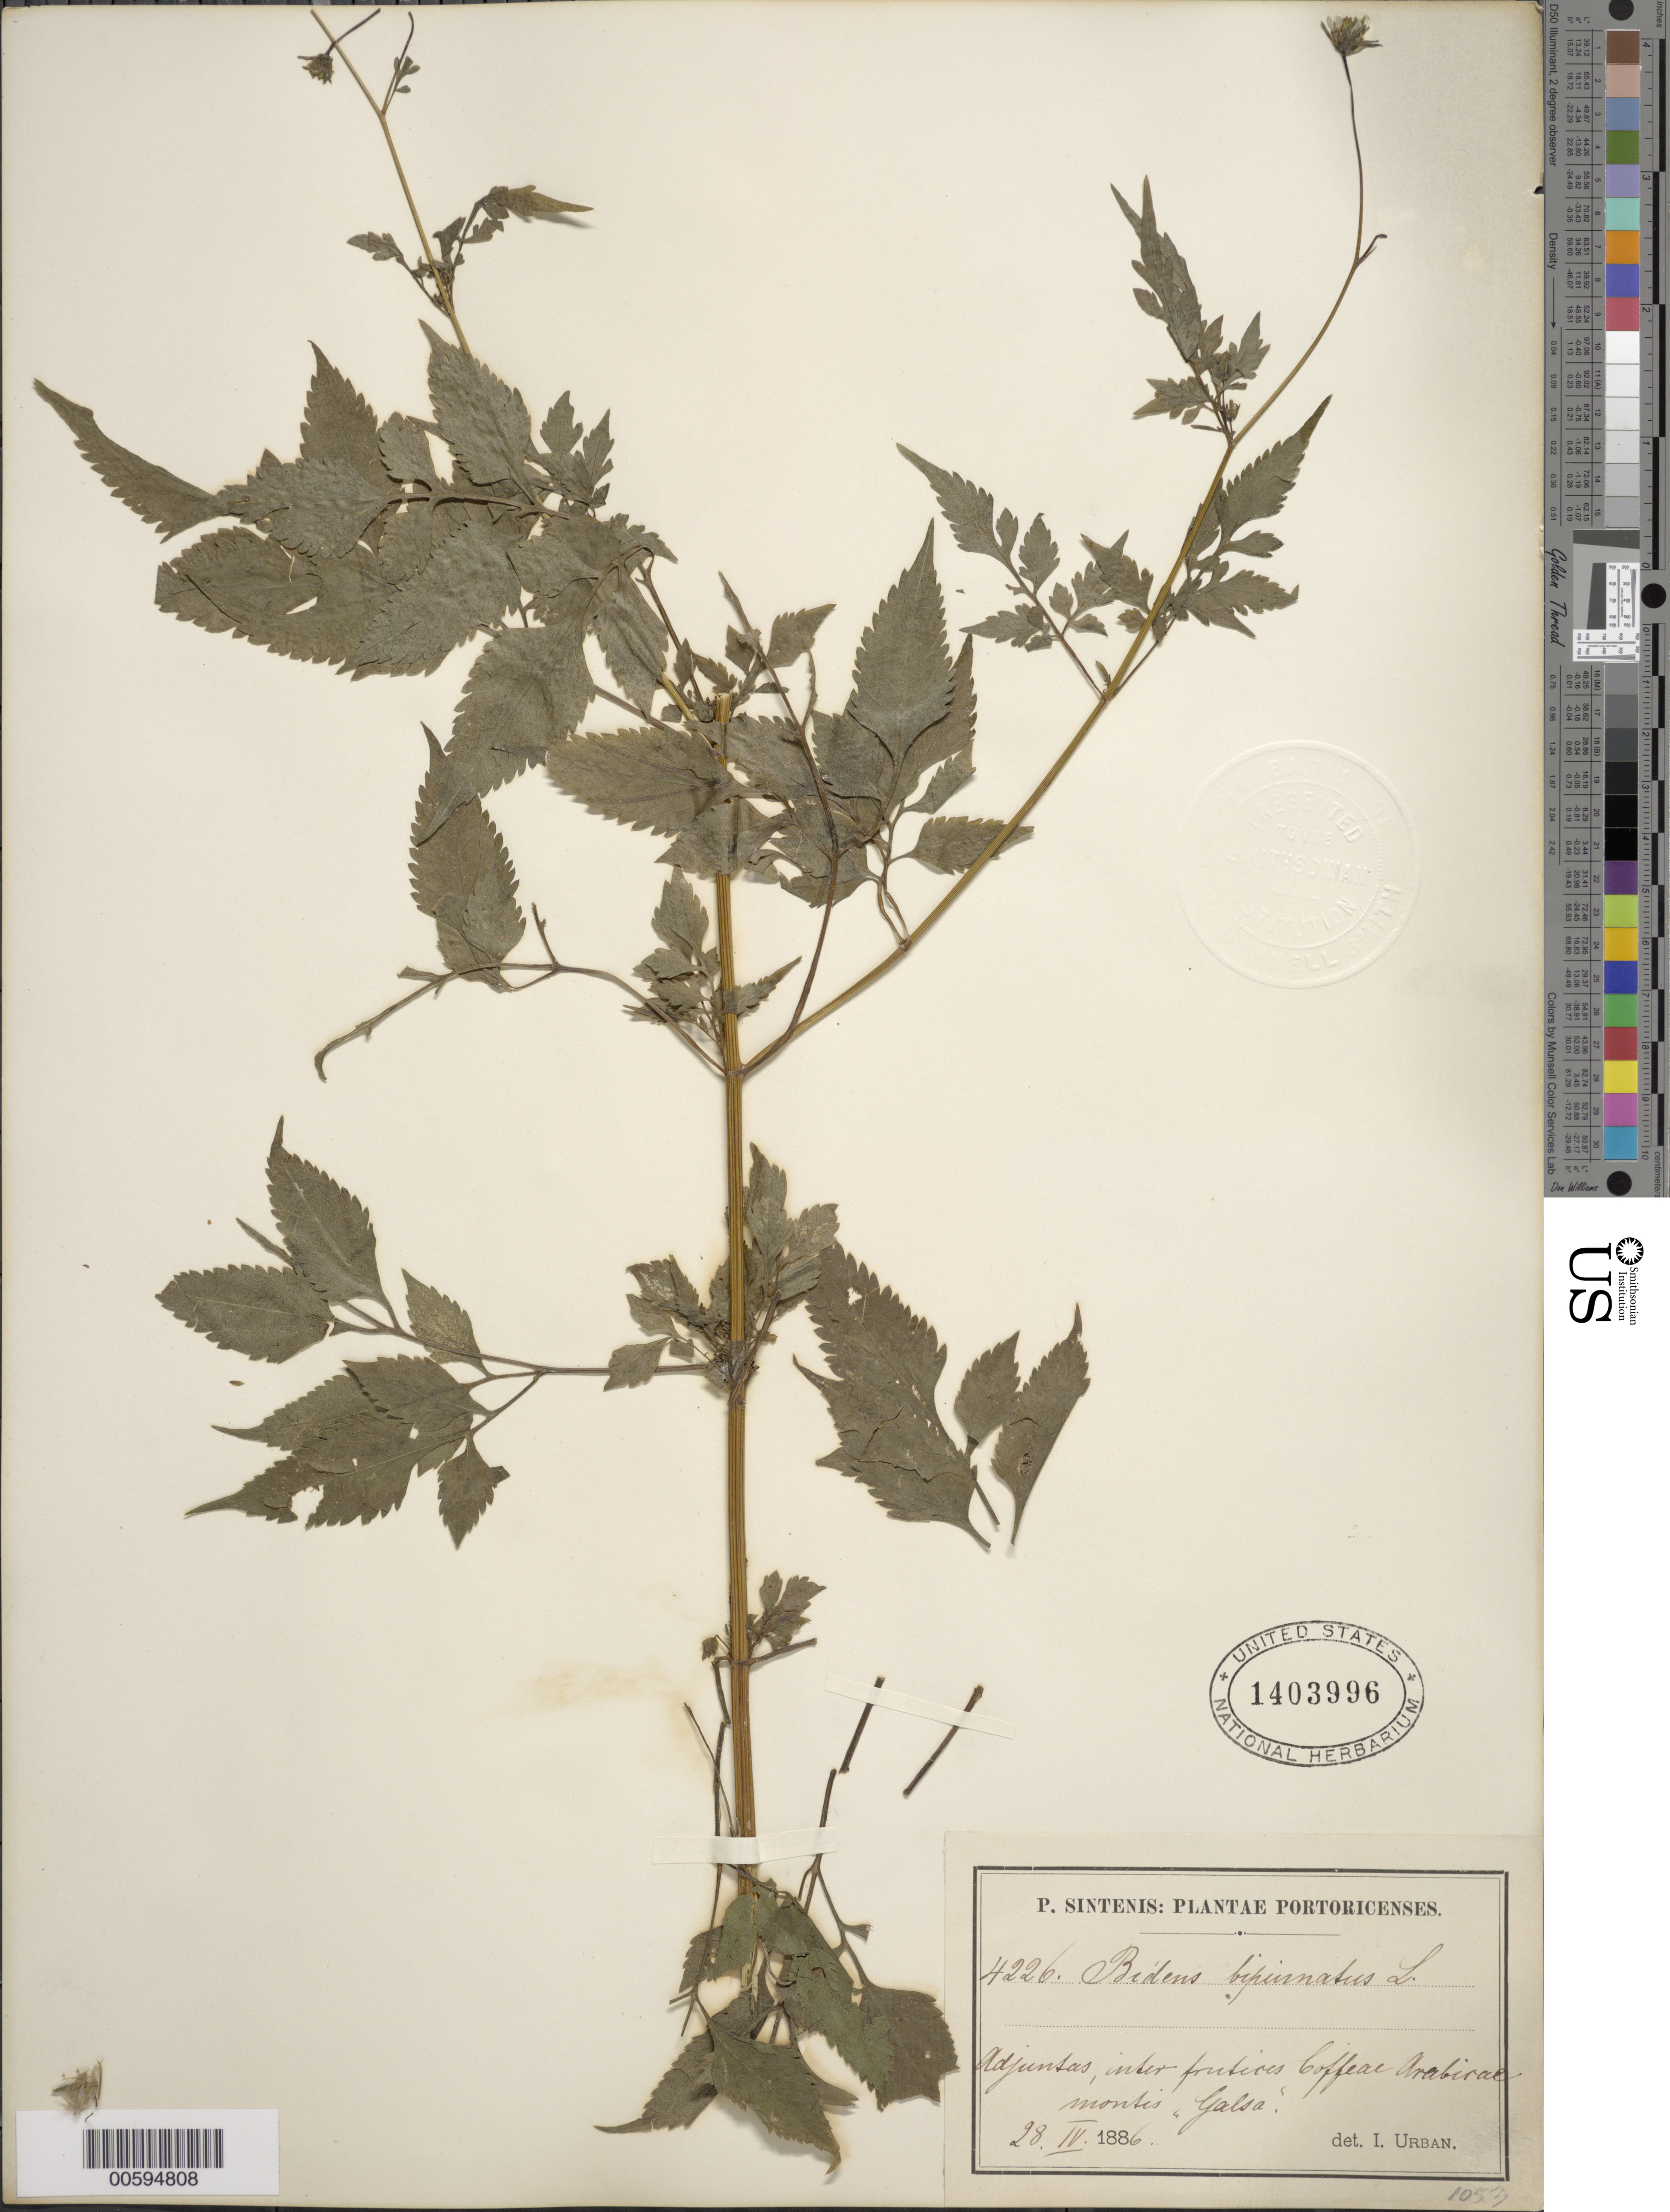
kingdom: Plantae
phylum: Tracheophyta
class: Magnoliopsida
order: Asterales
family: Asteraceae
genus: Bidens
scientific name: Bidens cynapiifolia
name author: Kunth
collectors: P. Sintenis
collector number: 4226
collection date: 1886-04-28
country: Puerto Rico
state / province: Adjuntas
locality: Inter frutices Coffea arabicae montis "Galsa".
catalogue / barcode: US 1403996